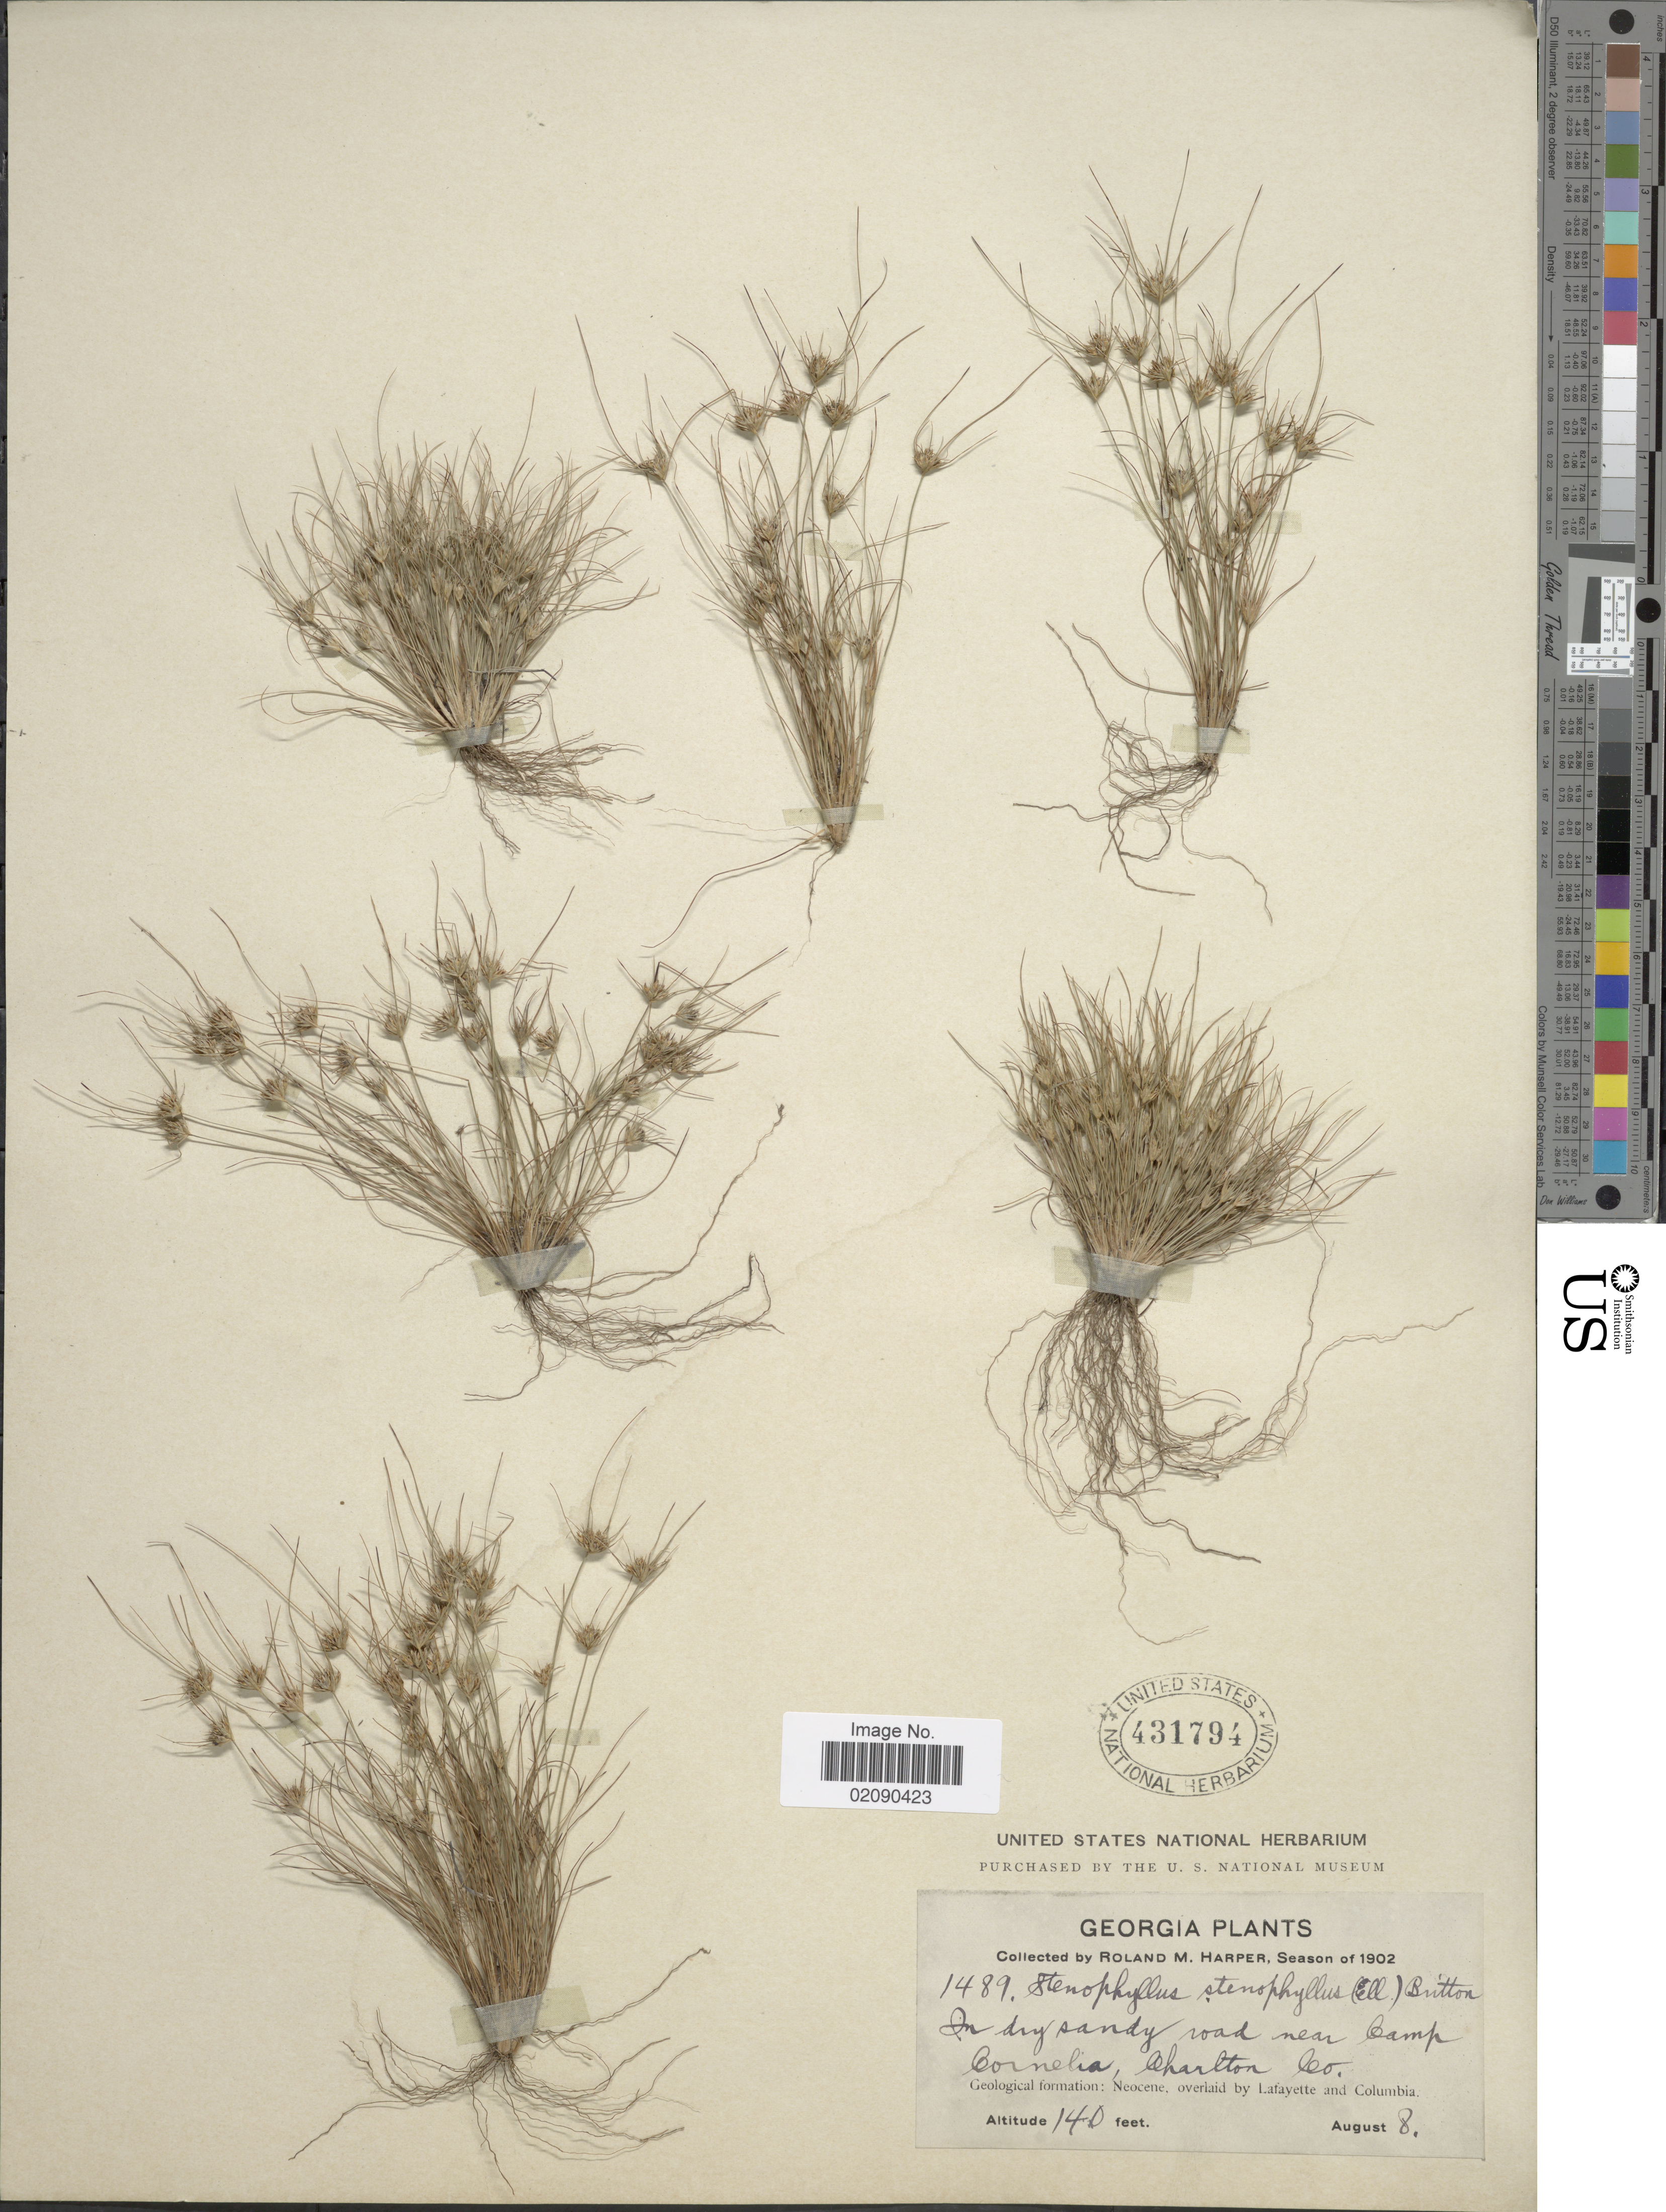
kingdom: Plantae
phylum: Tracheophyta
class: Liliopsida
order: Poales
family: Cyperaceae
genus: Bulbostylis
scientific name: Bulbostylis stenophylla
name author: (Elliott) C.B. Clarke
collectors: R. M. Harper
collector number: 1489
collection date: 1902-08-08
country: United States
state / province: Georgia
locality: In dry sandy road near Camp Cornelia, Charlton Co, Geological formation: Neocene, overlaid by Lafayette and Columbia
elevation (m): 43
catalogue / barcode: US 431794